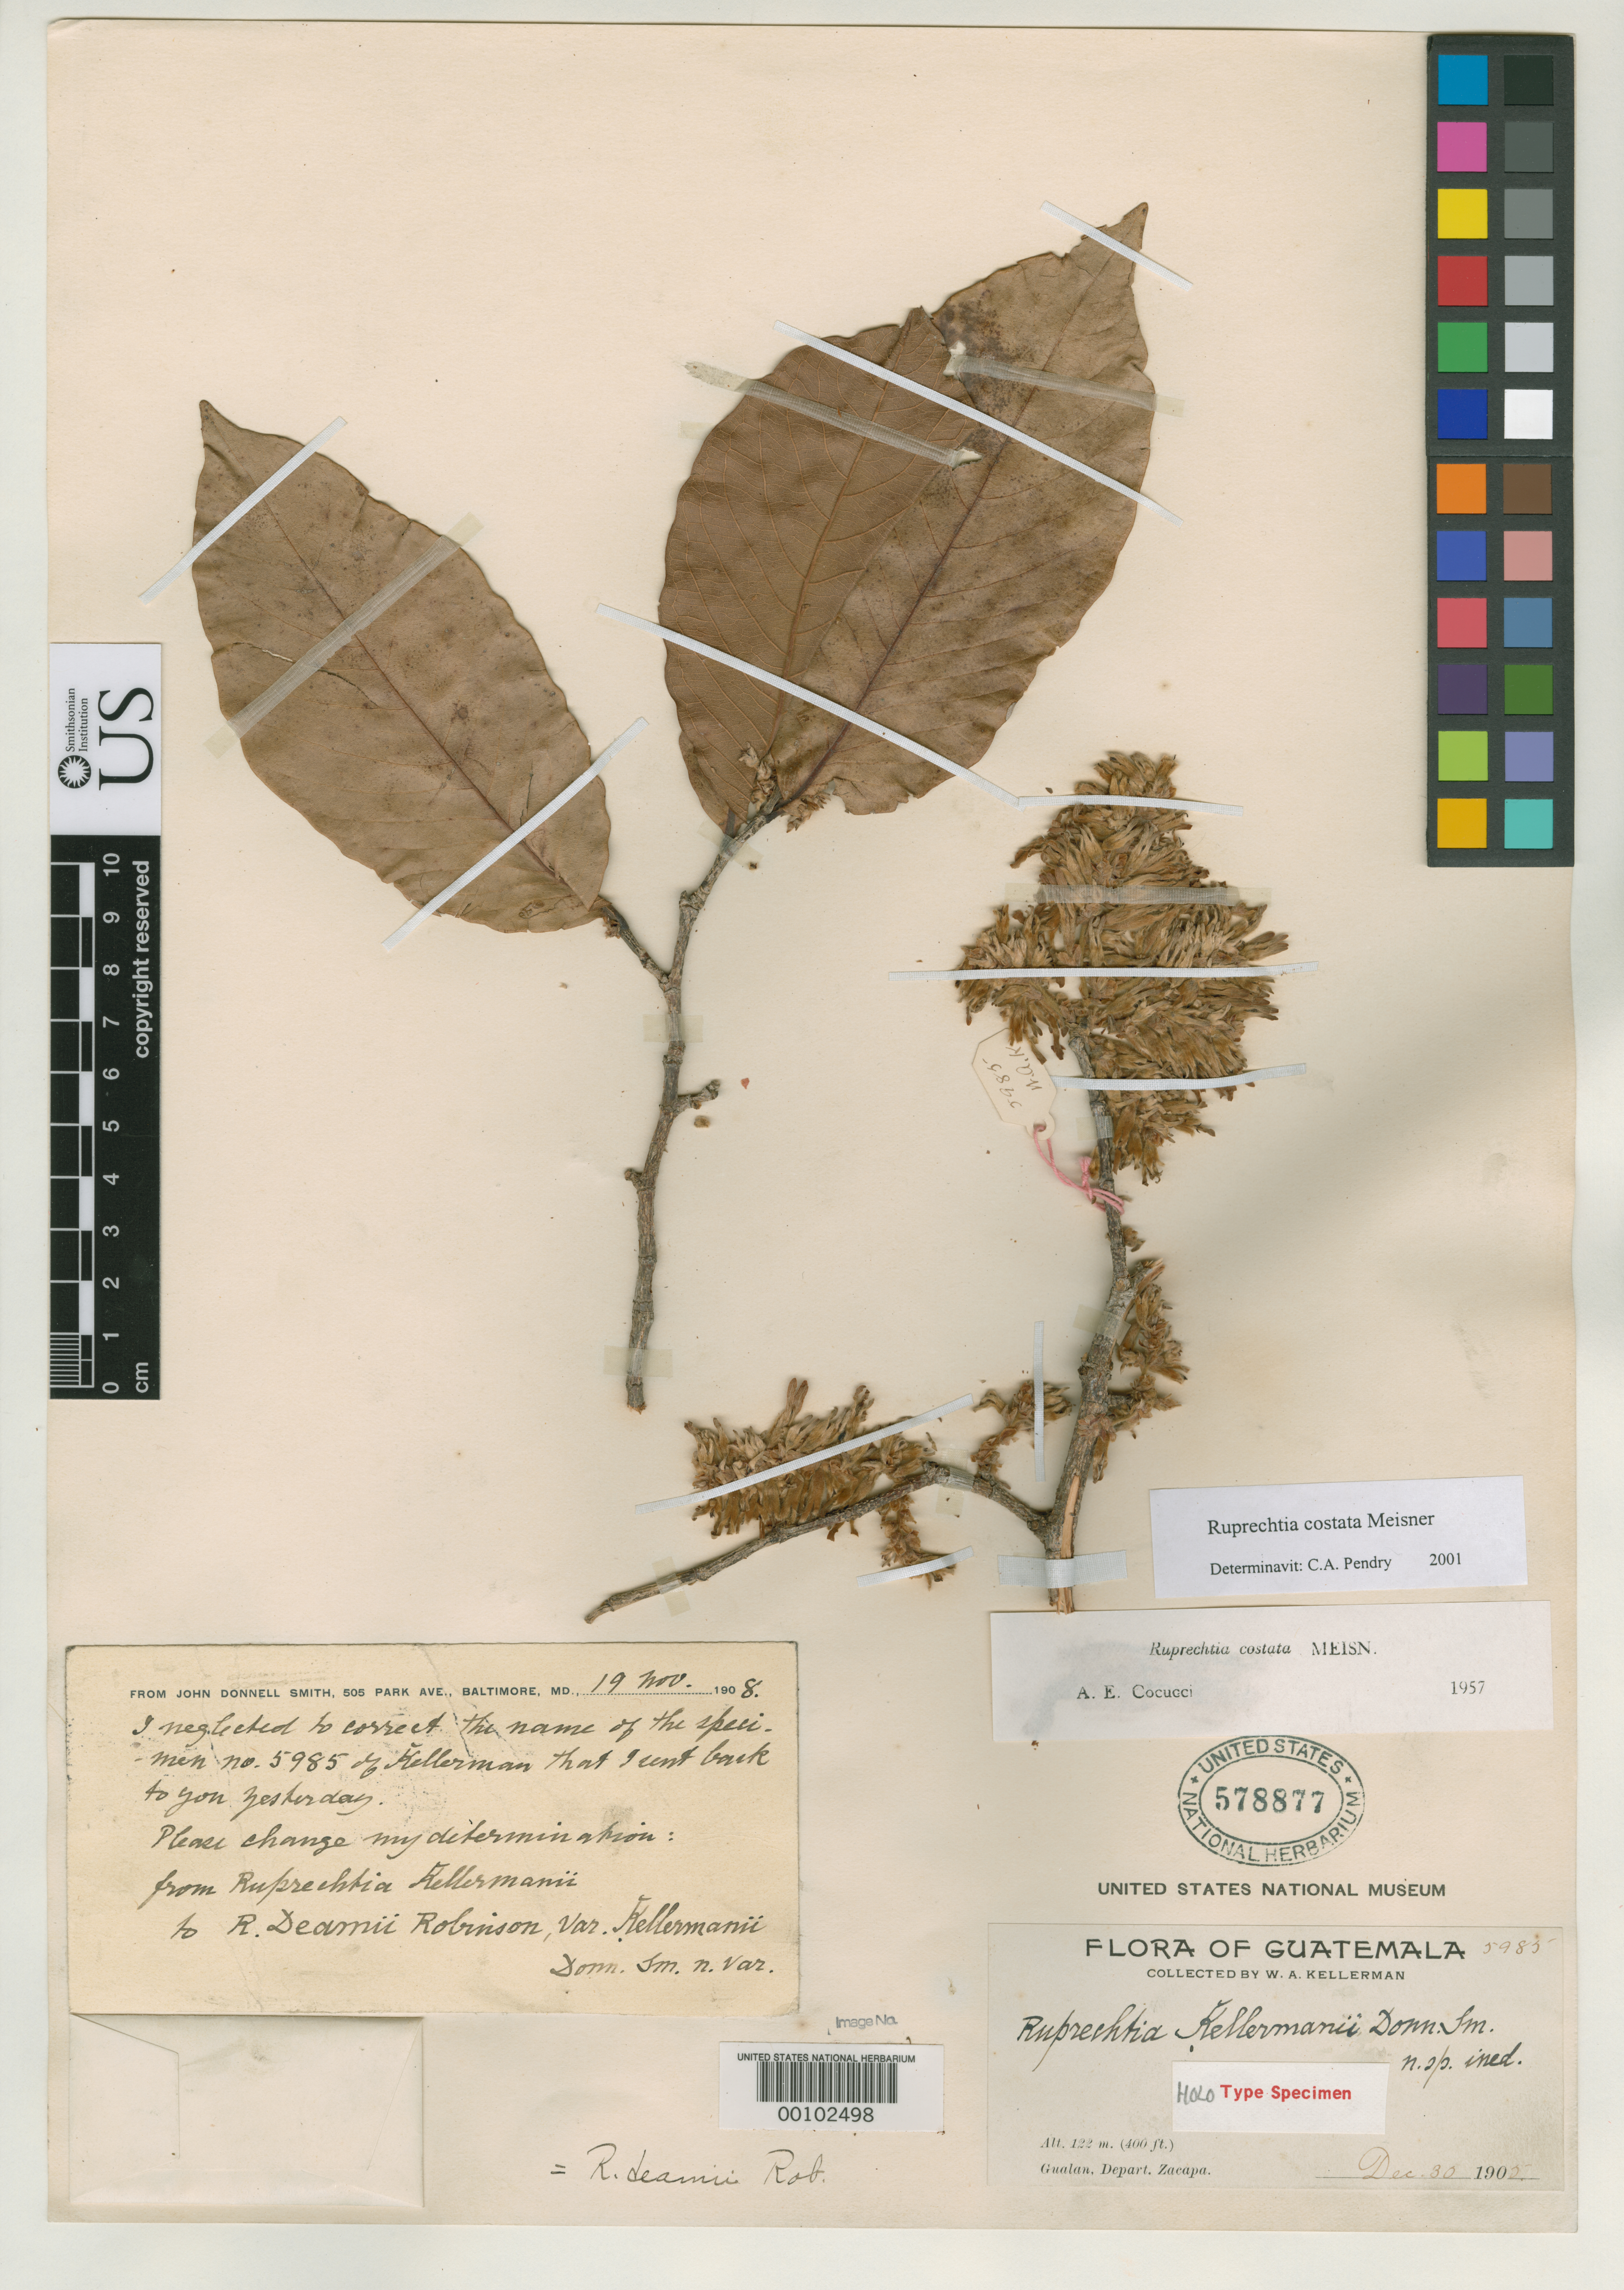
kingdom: Plantae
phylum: Tracheophyta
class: Magnoliopsida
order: Caryophyllales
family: Polygonaceae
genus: Ruprechtia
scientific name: Ruprechtia kellermanii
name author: Donn. Sm.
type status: Holotype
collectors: W. Kellerman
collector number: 5985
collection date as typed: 30 Dec 1905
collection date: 1905-12-30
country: Guatemala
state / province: Zacapa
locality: Gualan, Depart. Zacapa.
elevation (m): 122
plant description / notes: Note by J.D. Smith (dated 19 Nov. 1908) is attached to specimen.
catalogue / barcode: US 578877